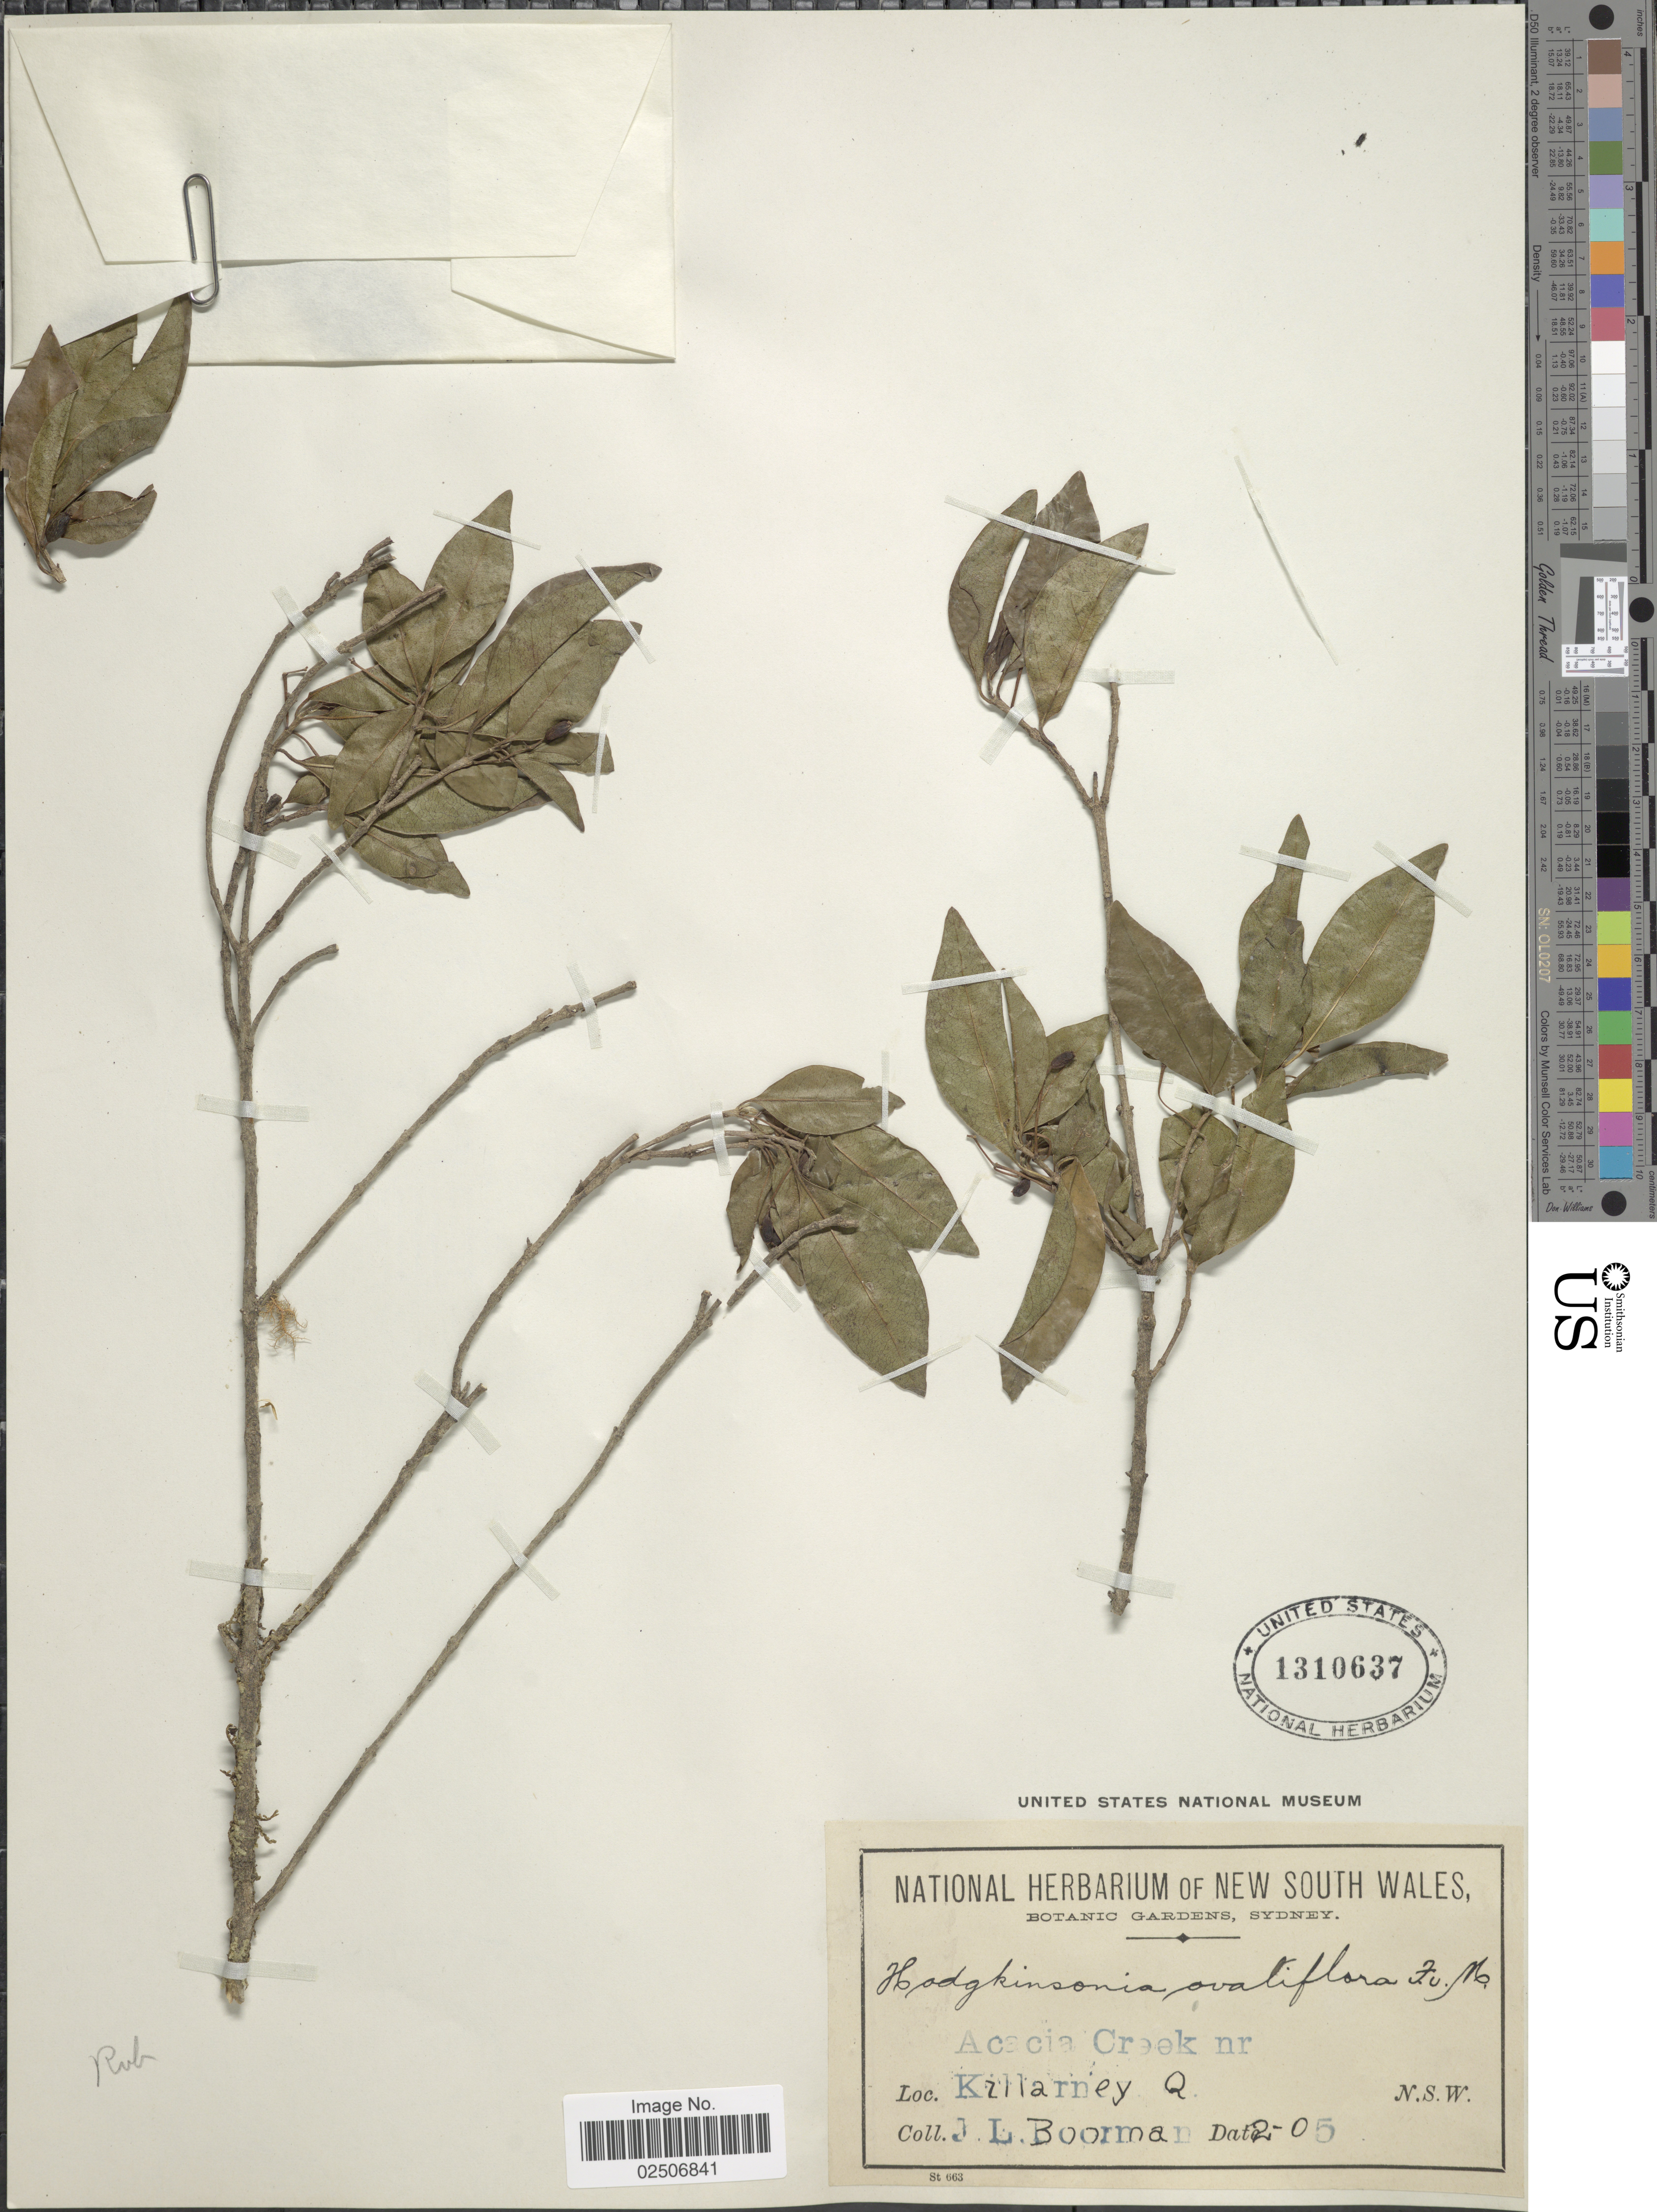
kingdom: Plantae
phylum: Tracheophyta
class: Magnoliopsida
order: Gentianales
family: Rubiaceae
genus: Hodgkinsonia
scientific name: Hodgkinsonia ovatiflora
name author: F. Muell.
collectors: J. Boorman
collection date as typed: Transcribed d/m/y: /2/5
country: Australia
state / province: New South Wales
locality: Acacia Creek nr. Killarney Q.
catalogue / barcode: US 1310637